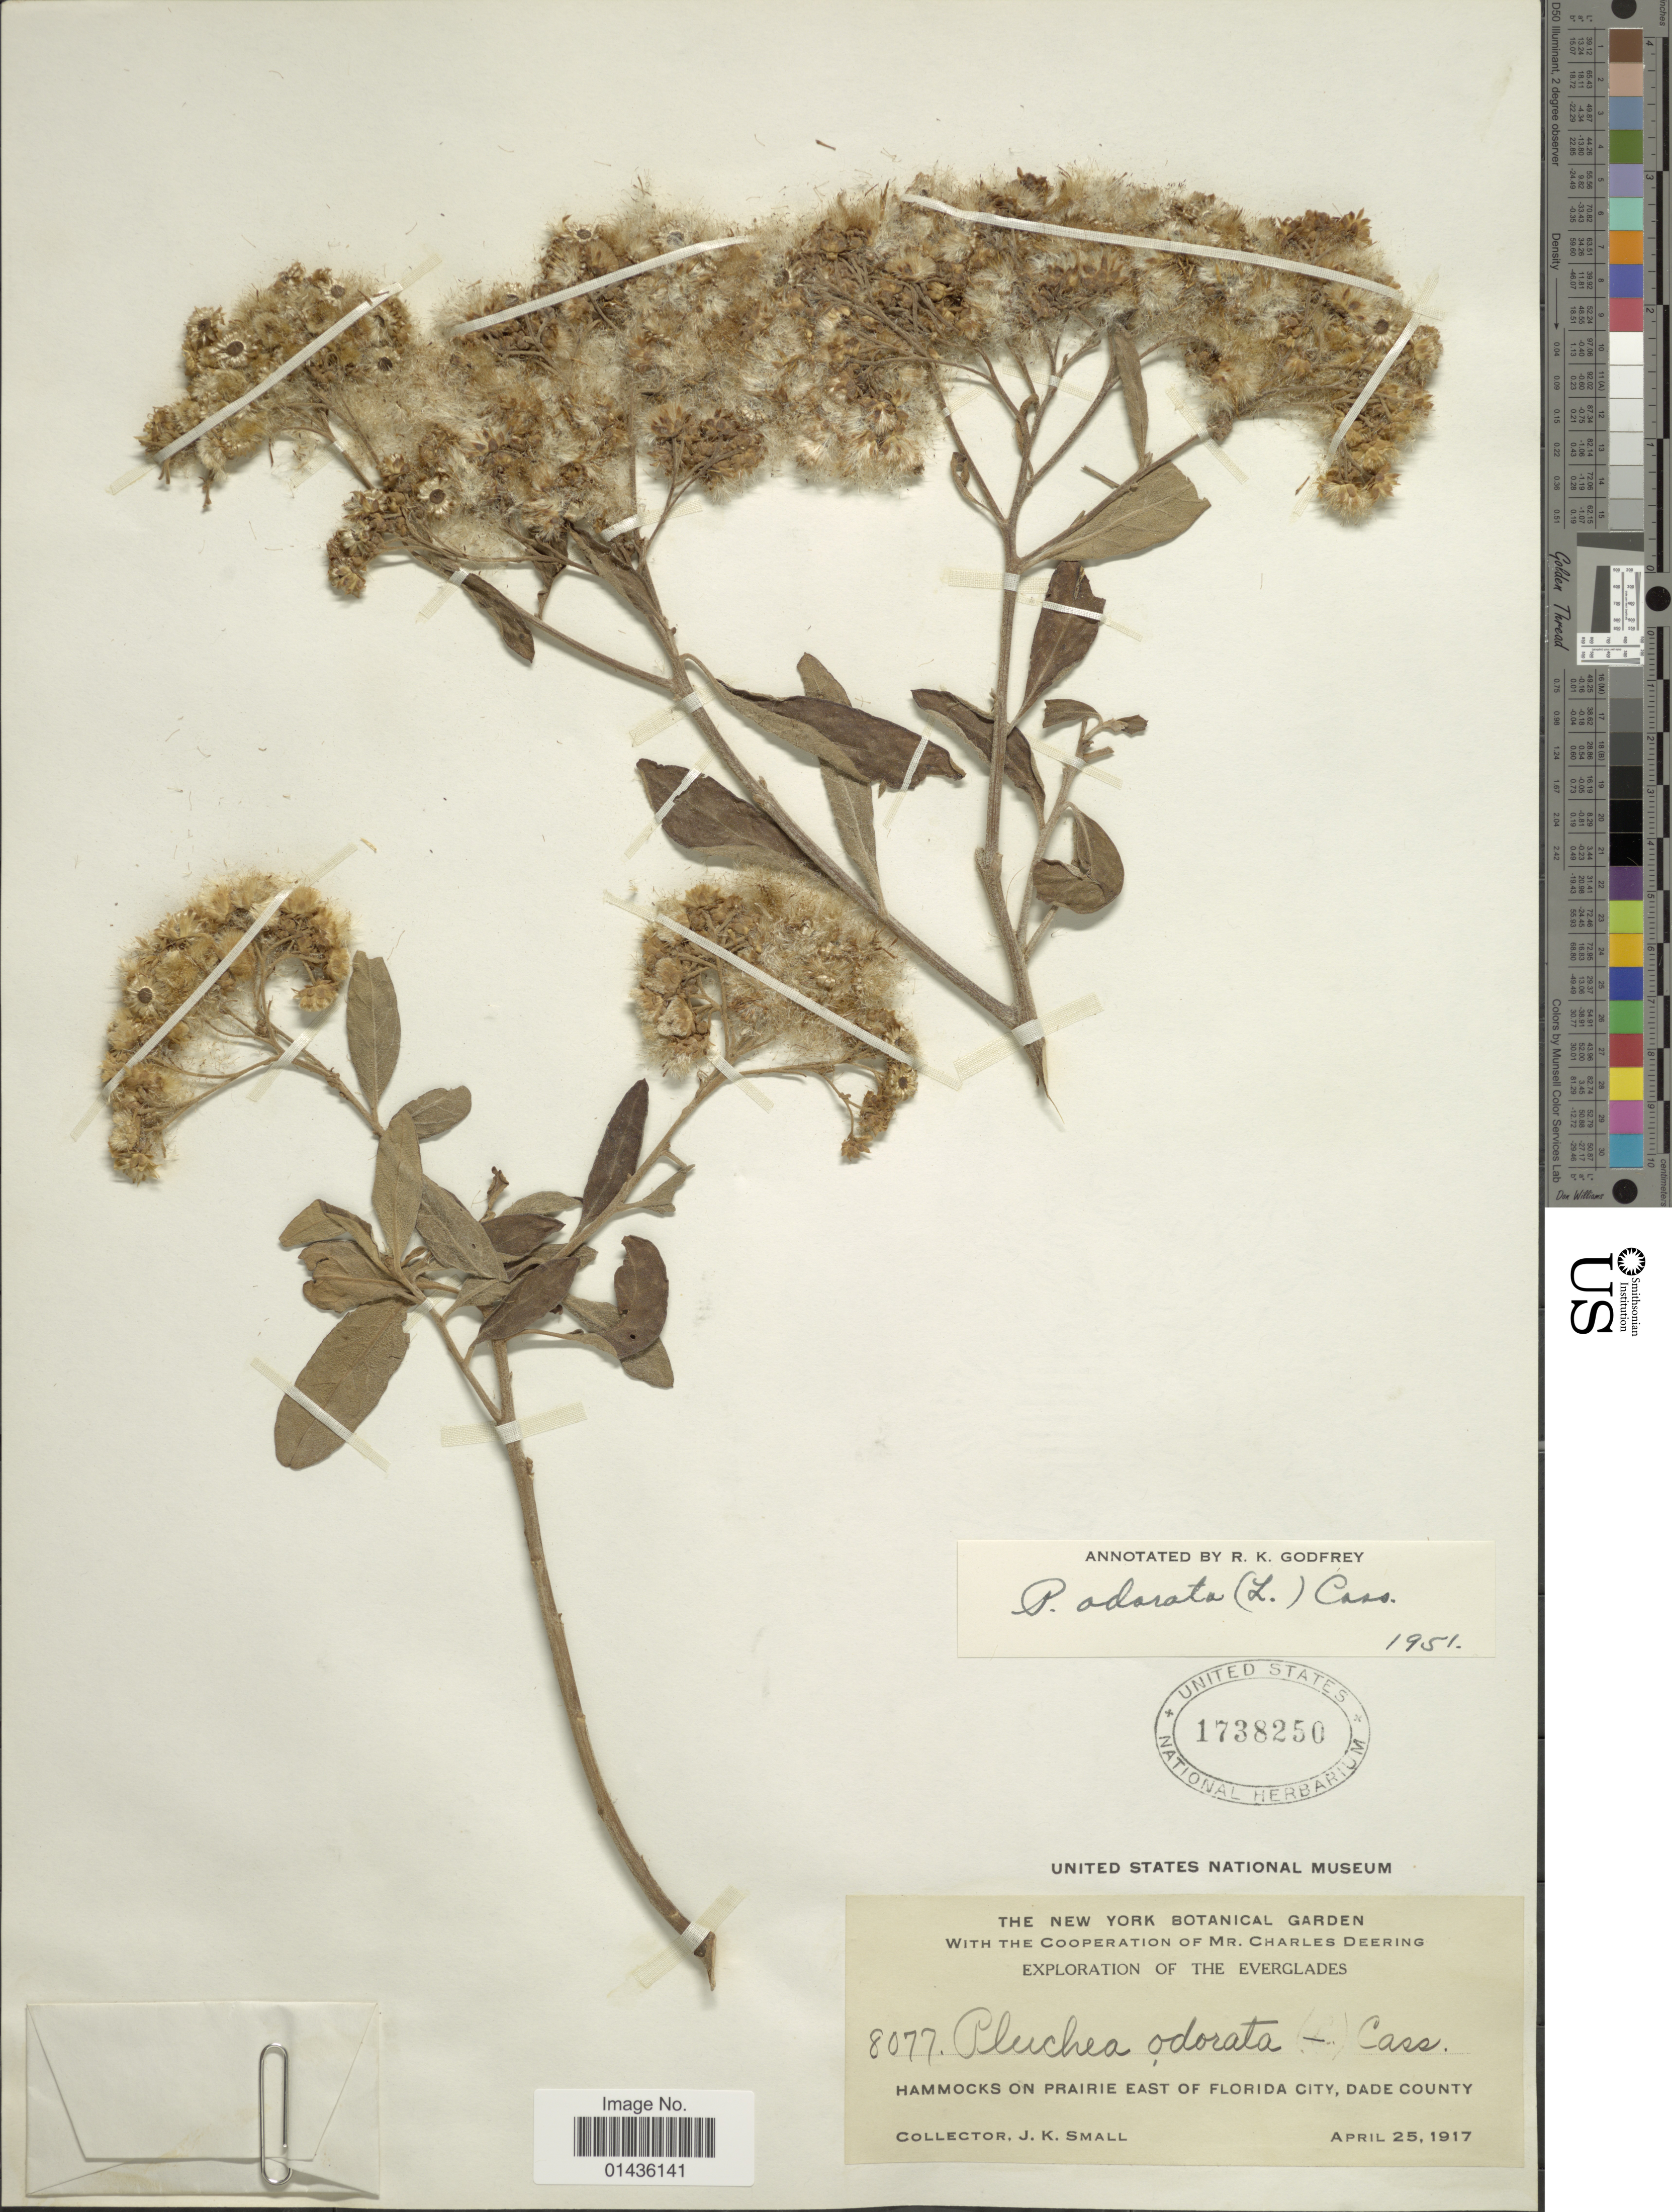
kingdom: Plantae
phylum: Tracheophyta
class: Magnoliopsida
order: Asterales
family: Asteraceae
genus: Pluchea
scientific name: Pluchea carolinensis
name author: (Jacq.) D. Don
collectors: J. K. Small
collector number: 8077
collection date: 1917-04-25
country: United States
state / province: Florida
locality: Everglades, Hammocks on Prairie east of Florida City, Dade County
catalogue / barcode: US 1738250